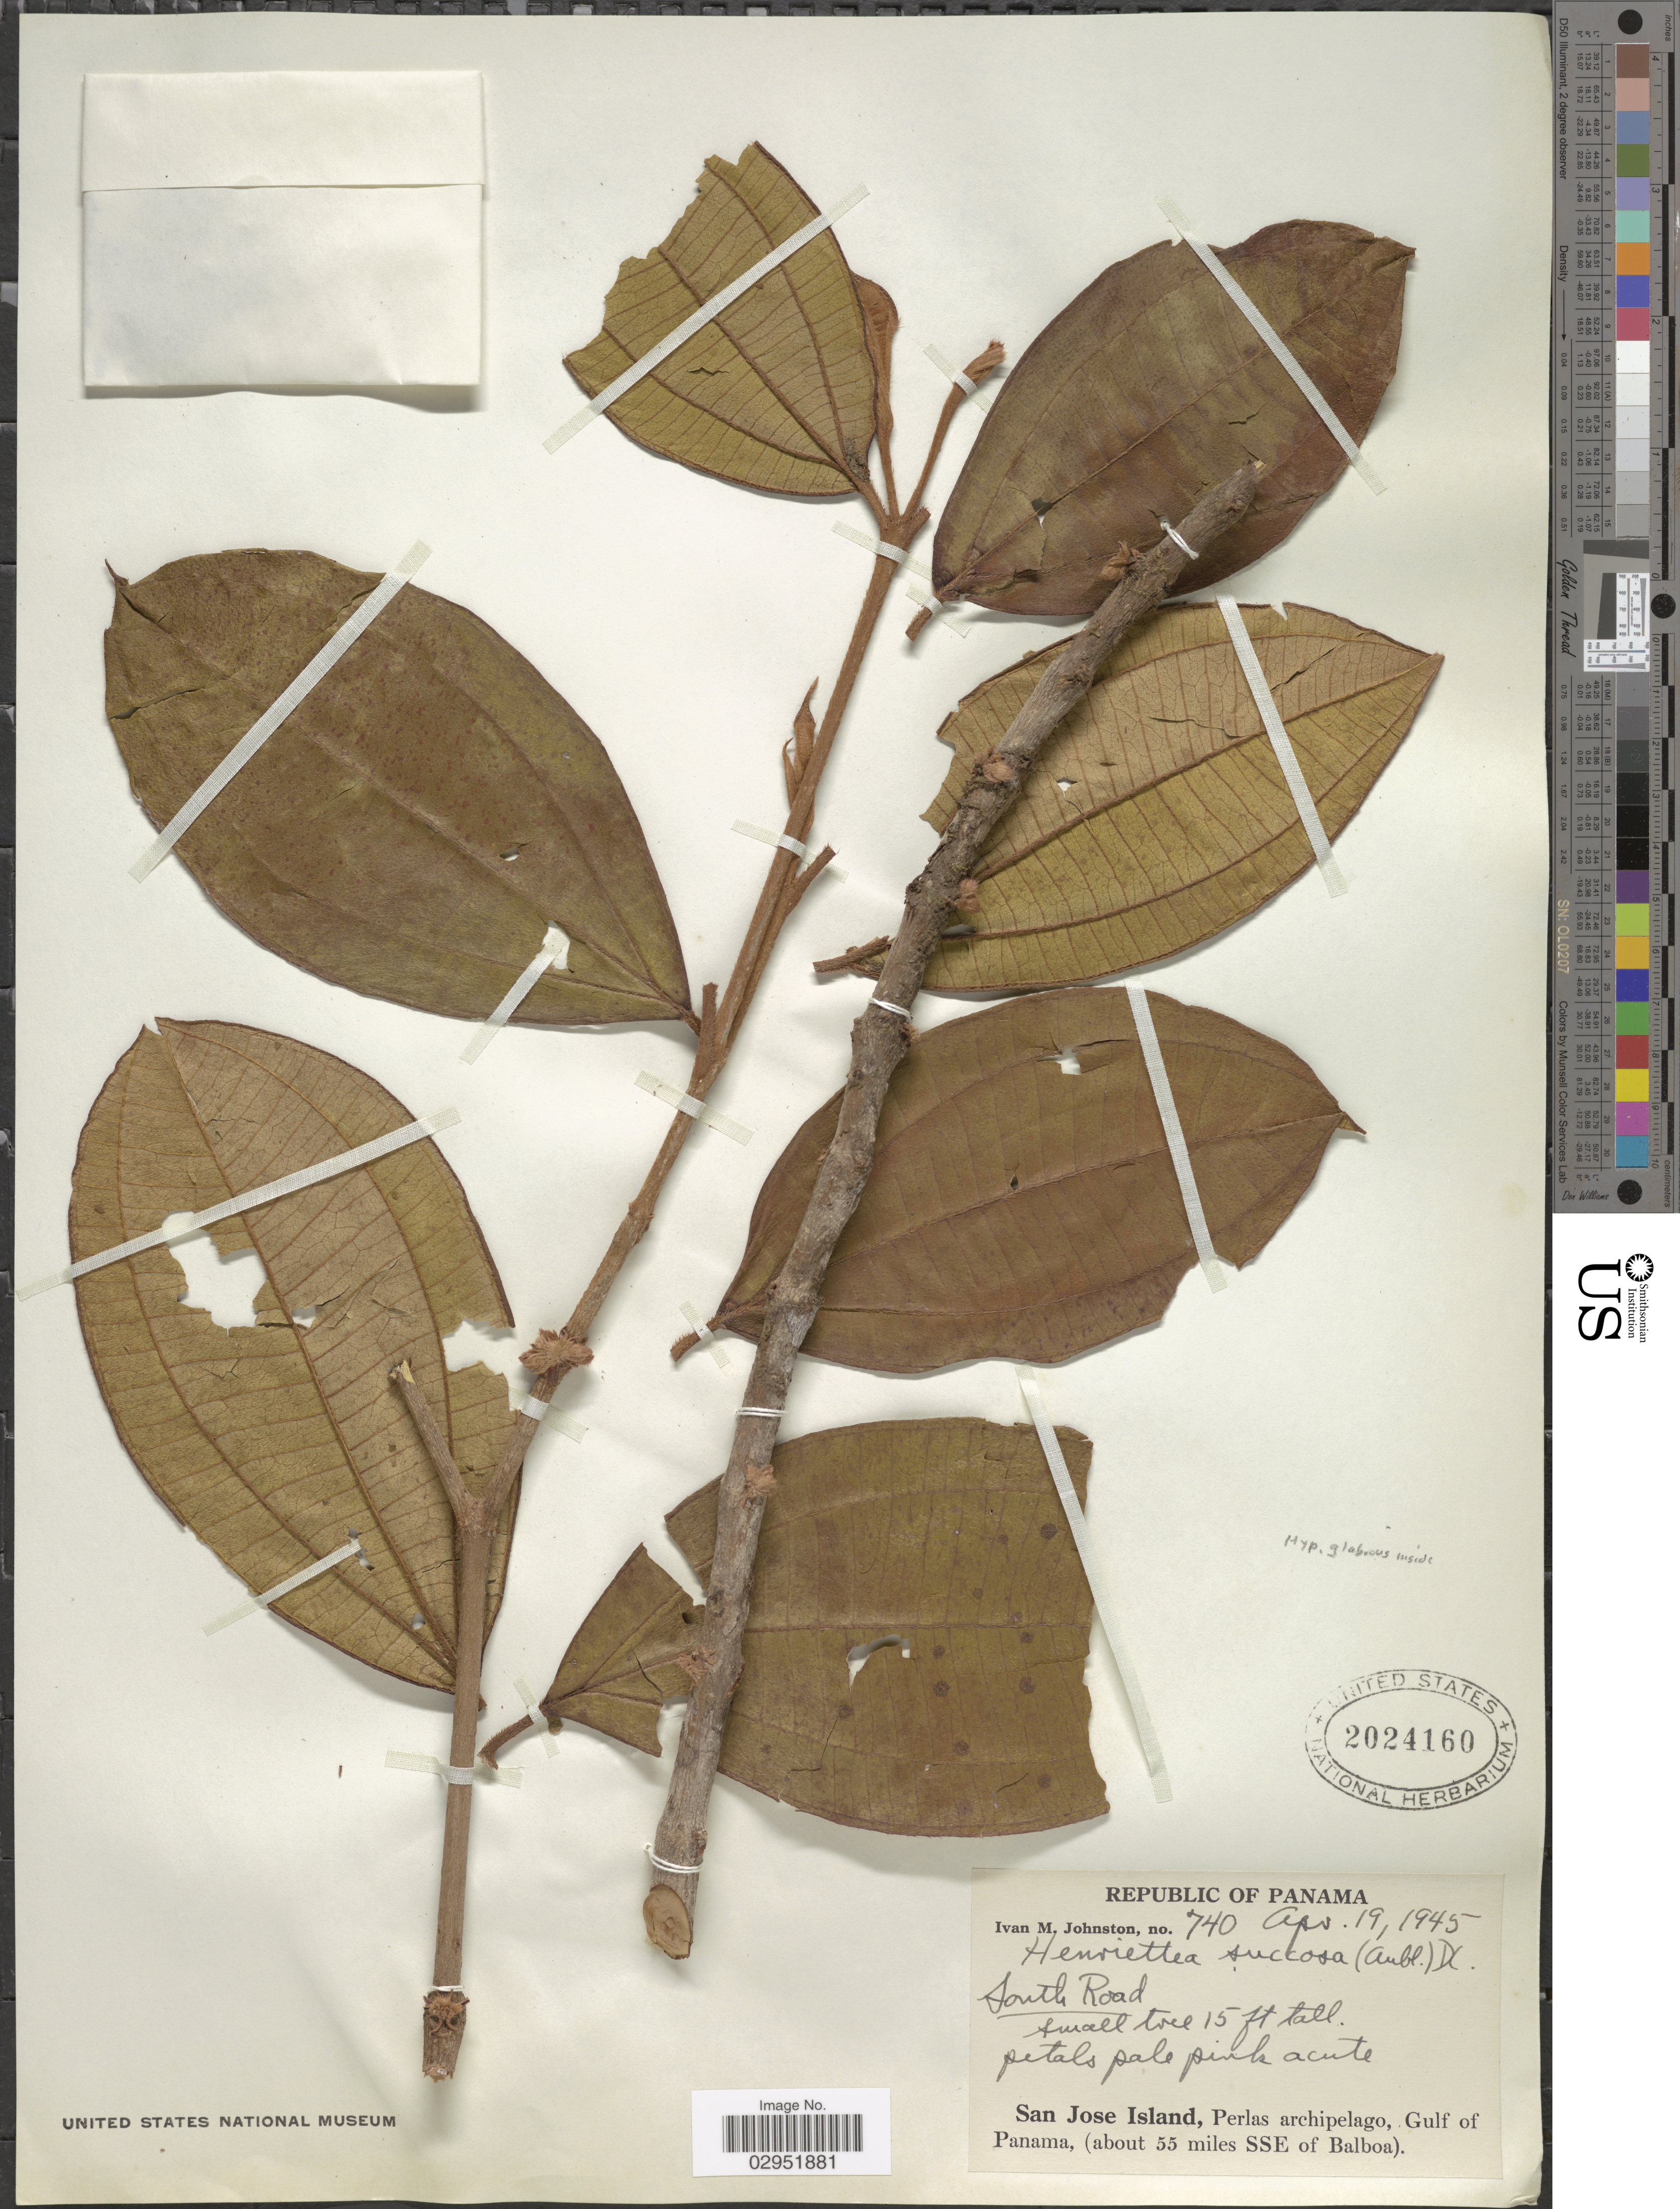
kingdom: Plantae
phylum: Tracheophyta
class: Magnoliopsida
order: Myrtales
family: Melastomataceae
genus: Henriettea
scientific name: Henriettea succosa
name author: (Aubl.) DC.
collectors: I.M. Johnston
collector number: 740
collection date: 1945-04-19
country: Panama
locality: San Jose Island, Perlas archipelago, Gulf of Panama, (about 55 miles SSE of Balboa).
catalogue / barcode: US 2024160